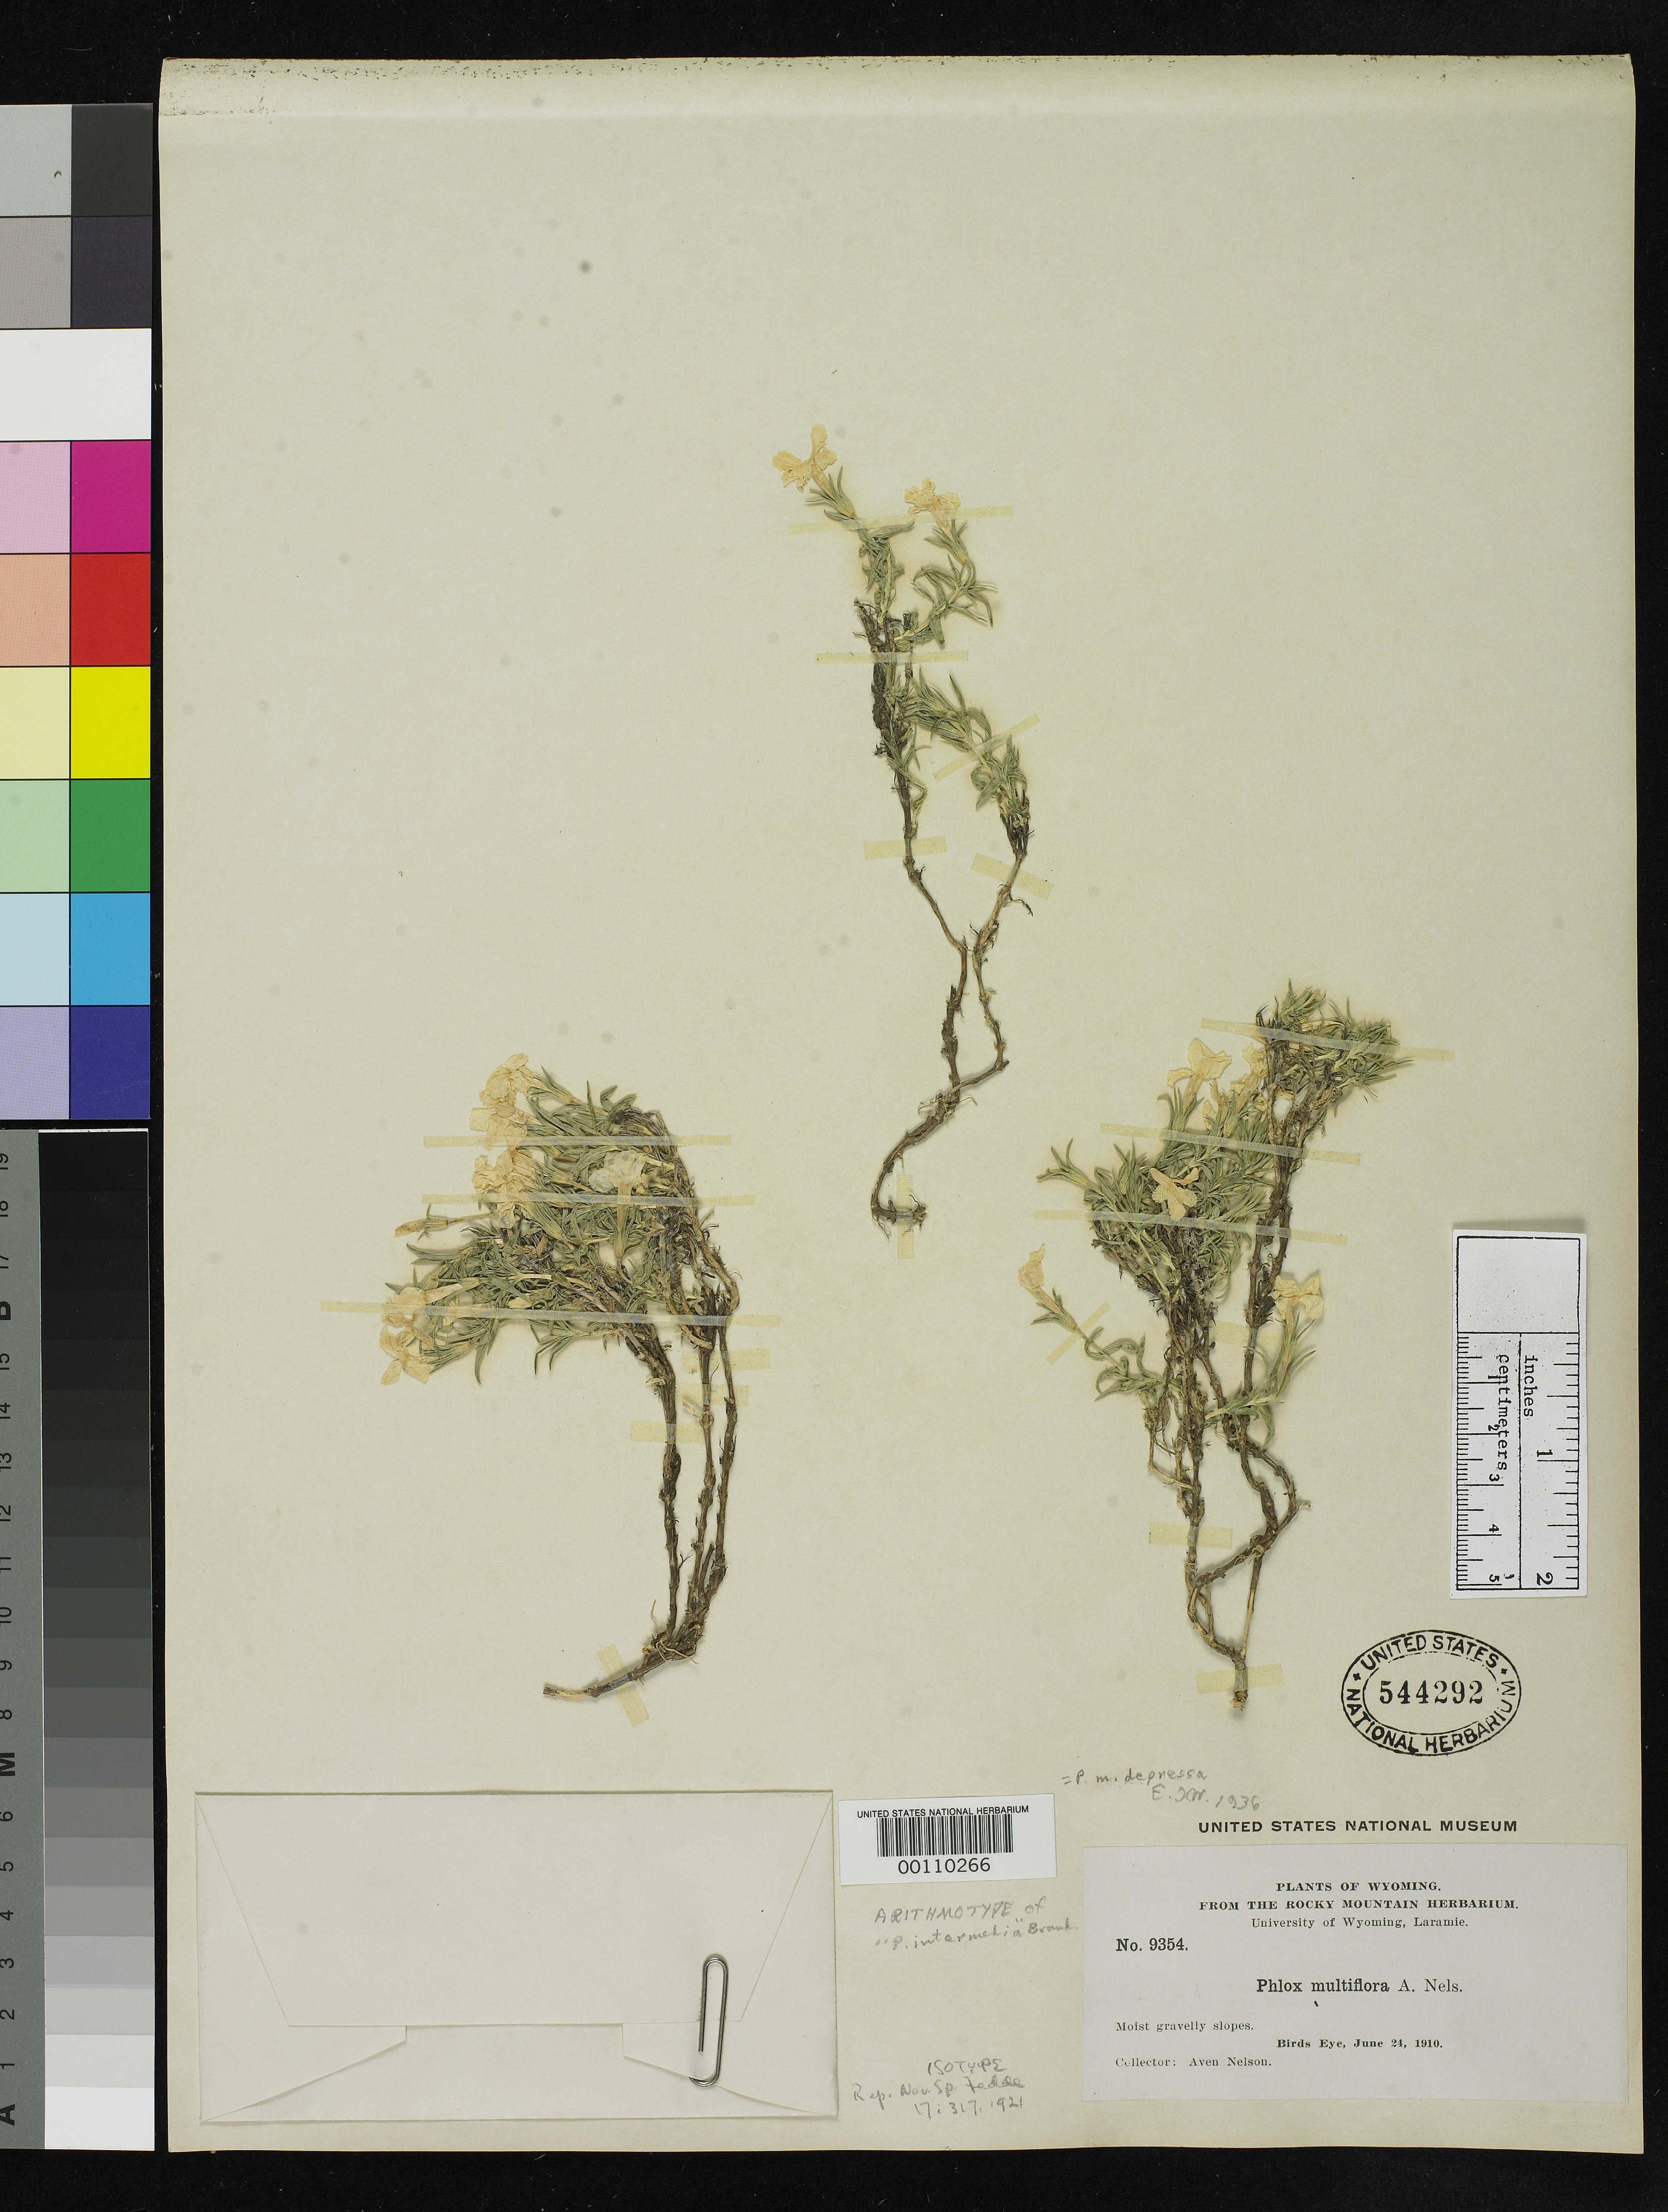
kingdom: Plantae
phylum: Tracheophyta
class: Magnoliopsida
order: Ericales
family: Polemoniaceae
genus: Phlox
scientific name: Phlox multiflora var. intermedia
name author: Brand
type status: Isotype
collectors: A. Nelson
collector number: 9354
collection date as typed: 24 Jun 1910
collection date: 1910-06-24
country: United States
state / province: Wyoming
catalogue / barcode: US 544292